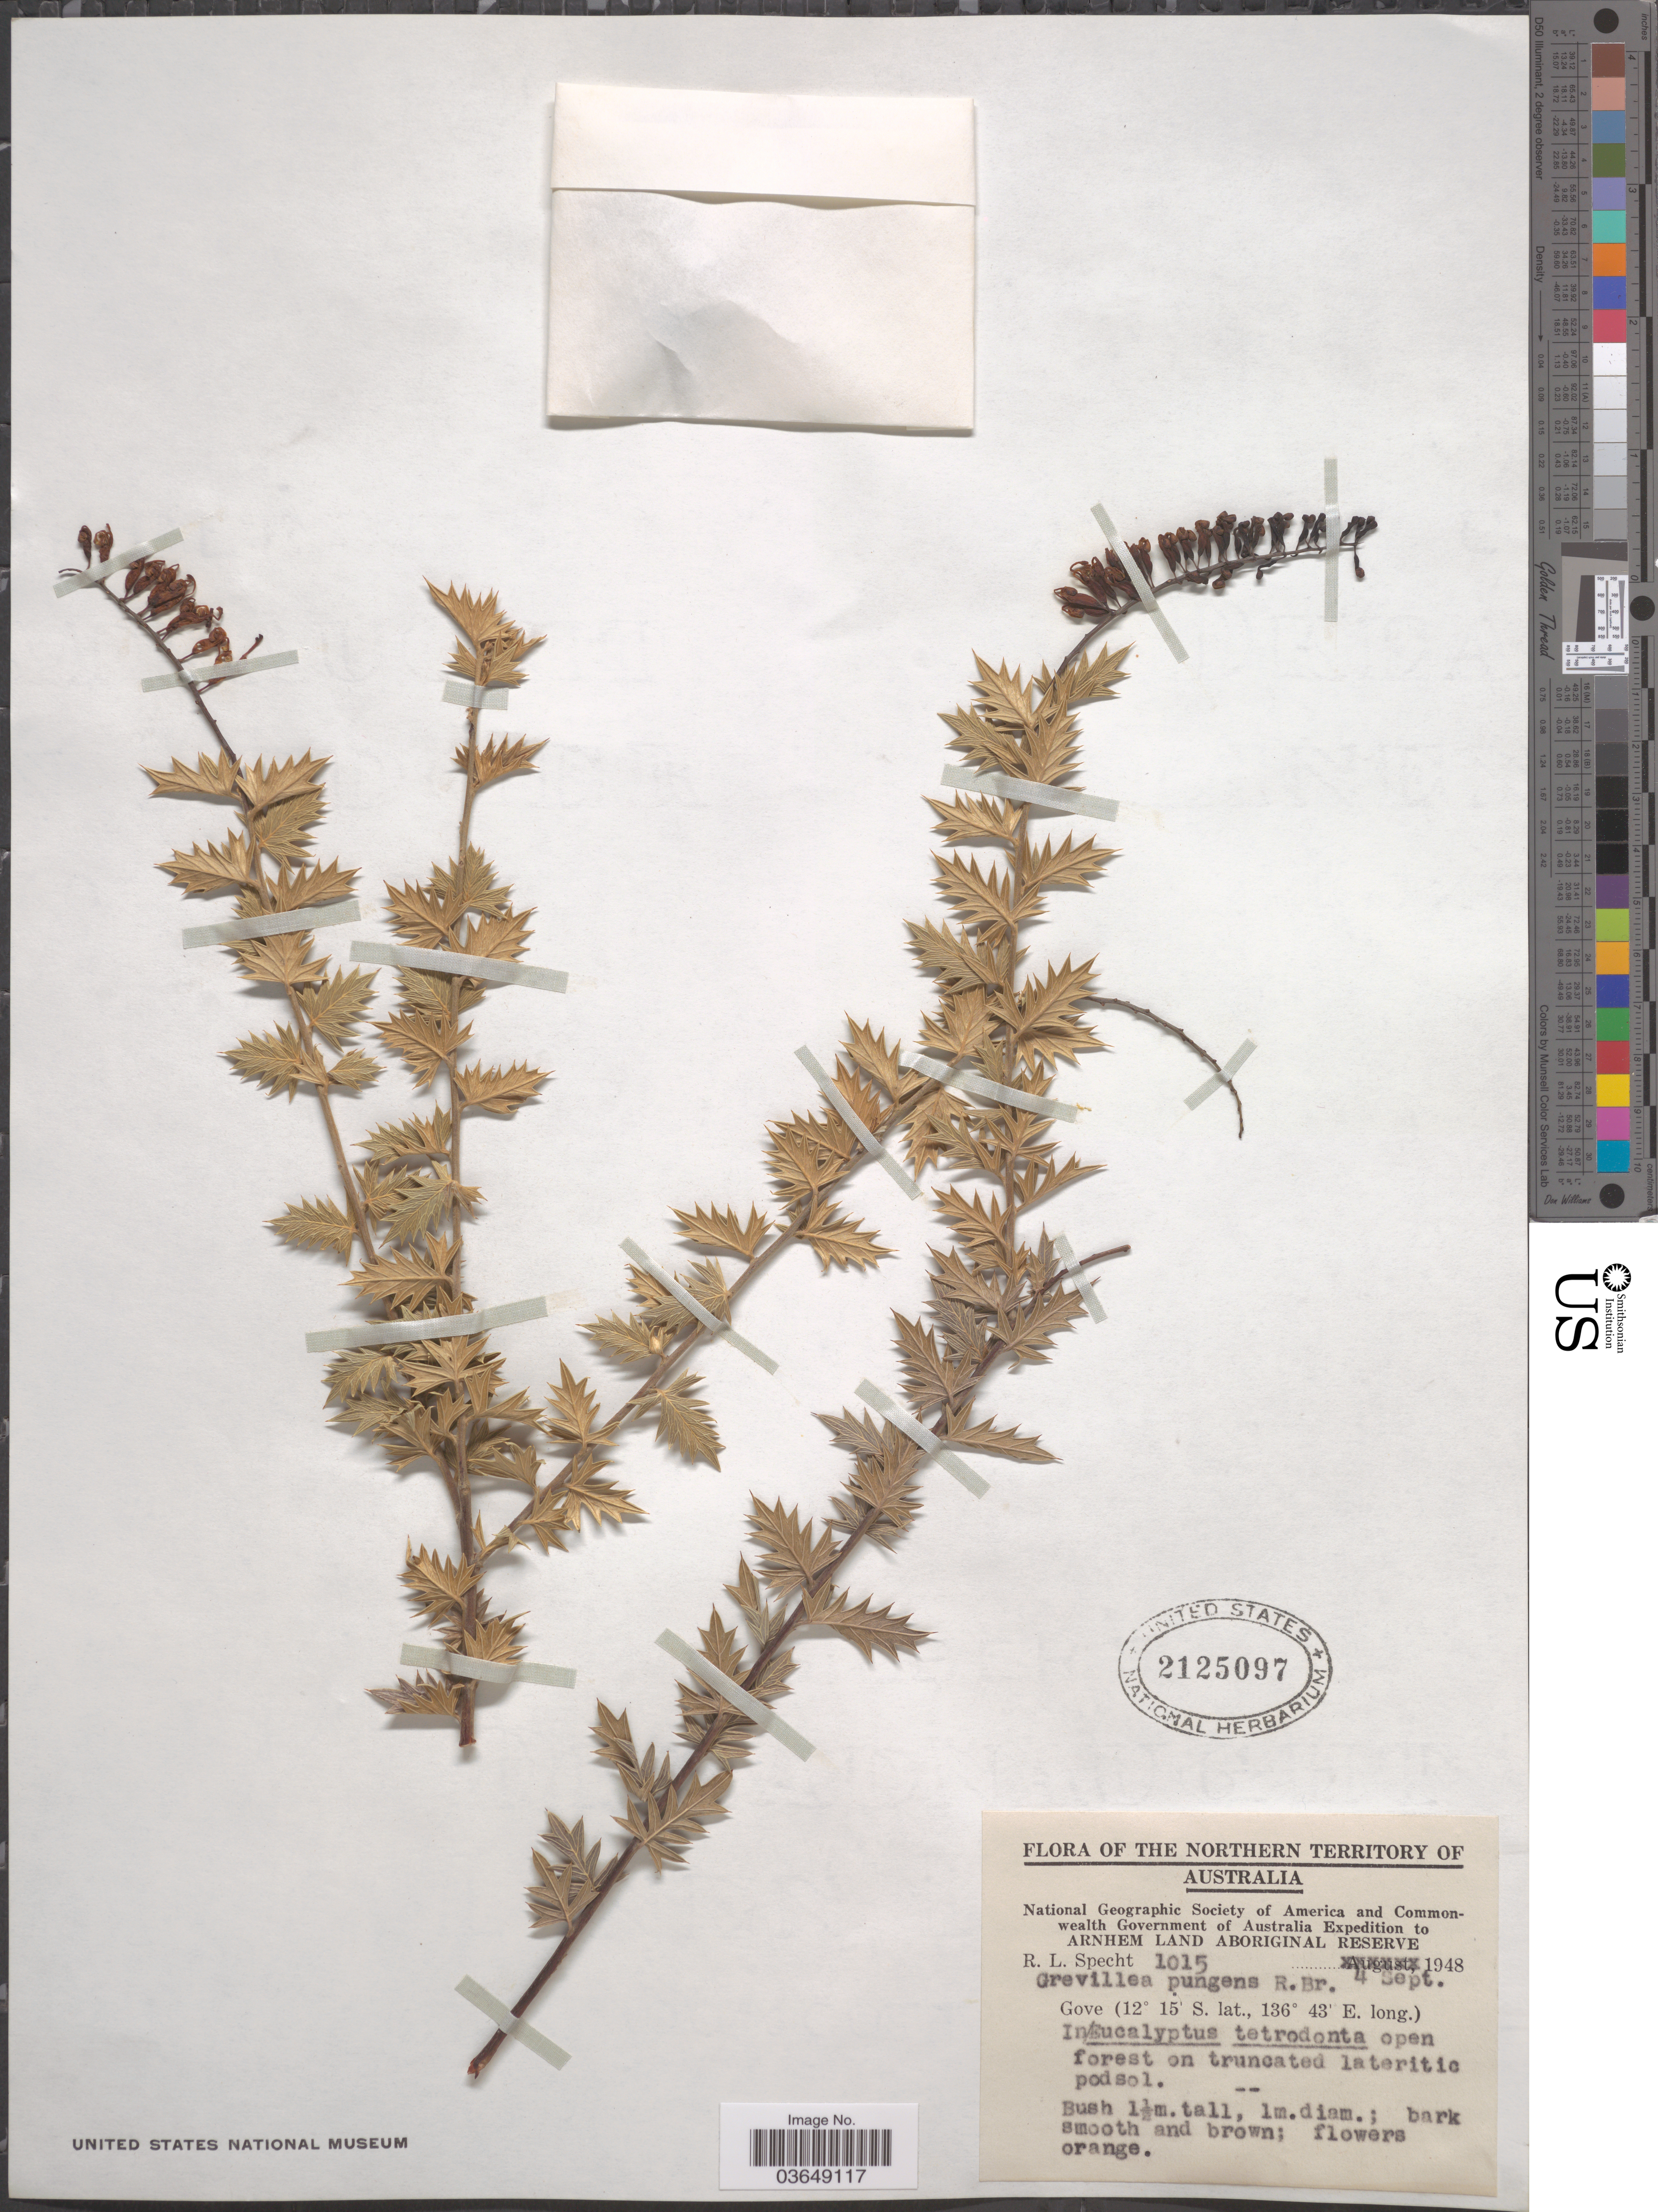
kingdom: Plantae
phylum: Tracheophyta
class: Magnoliopsida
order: Proteales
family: Proteaceae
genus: Grevillea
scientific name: Grevillea pungens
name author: R. Br.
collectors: R. L. Specht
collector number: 1015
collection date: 1948-09-04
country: Australia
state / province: Northern Territory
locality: Arnhem Land Aboriginal Reserve. Gove.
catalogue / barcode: US 2125097